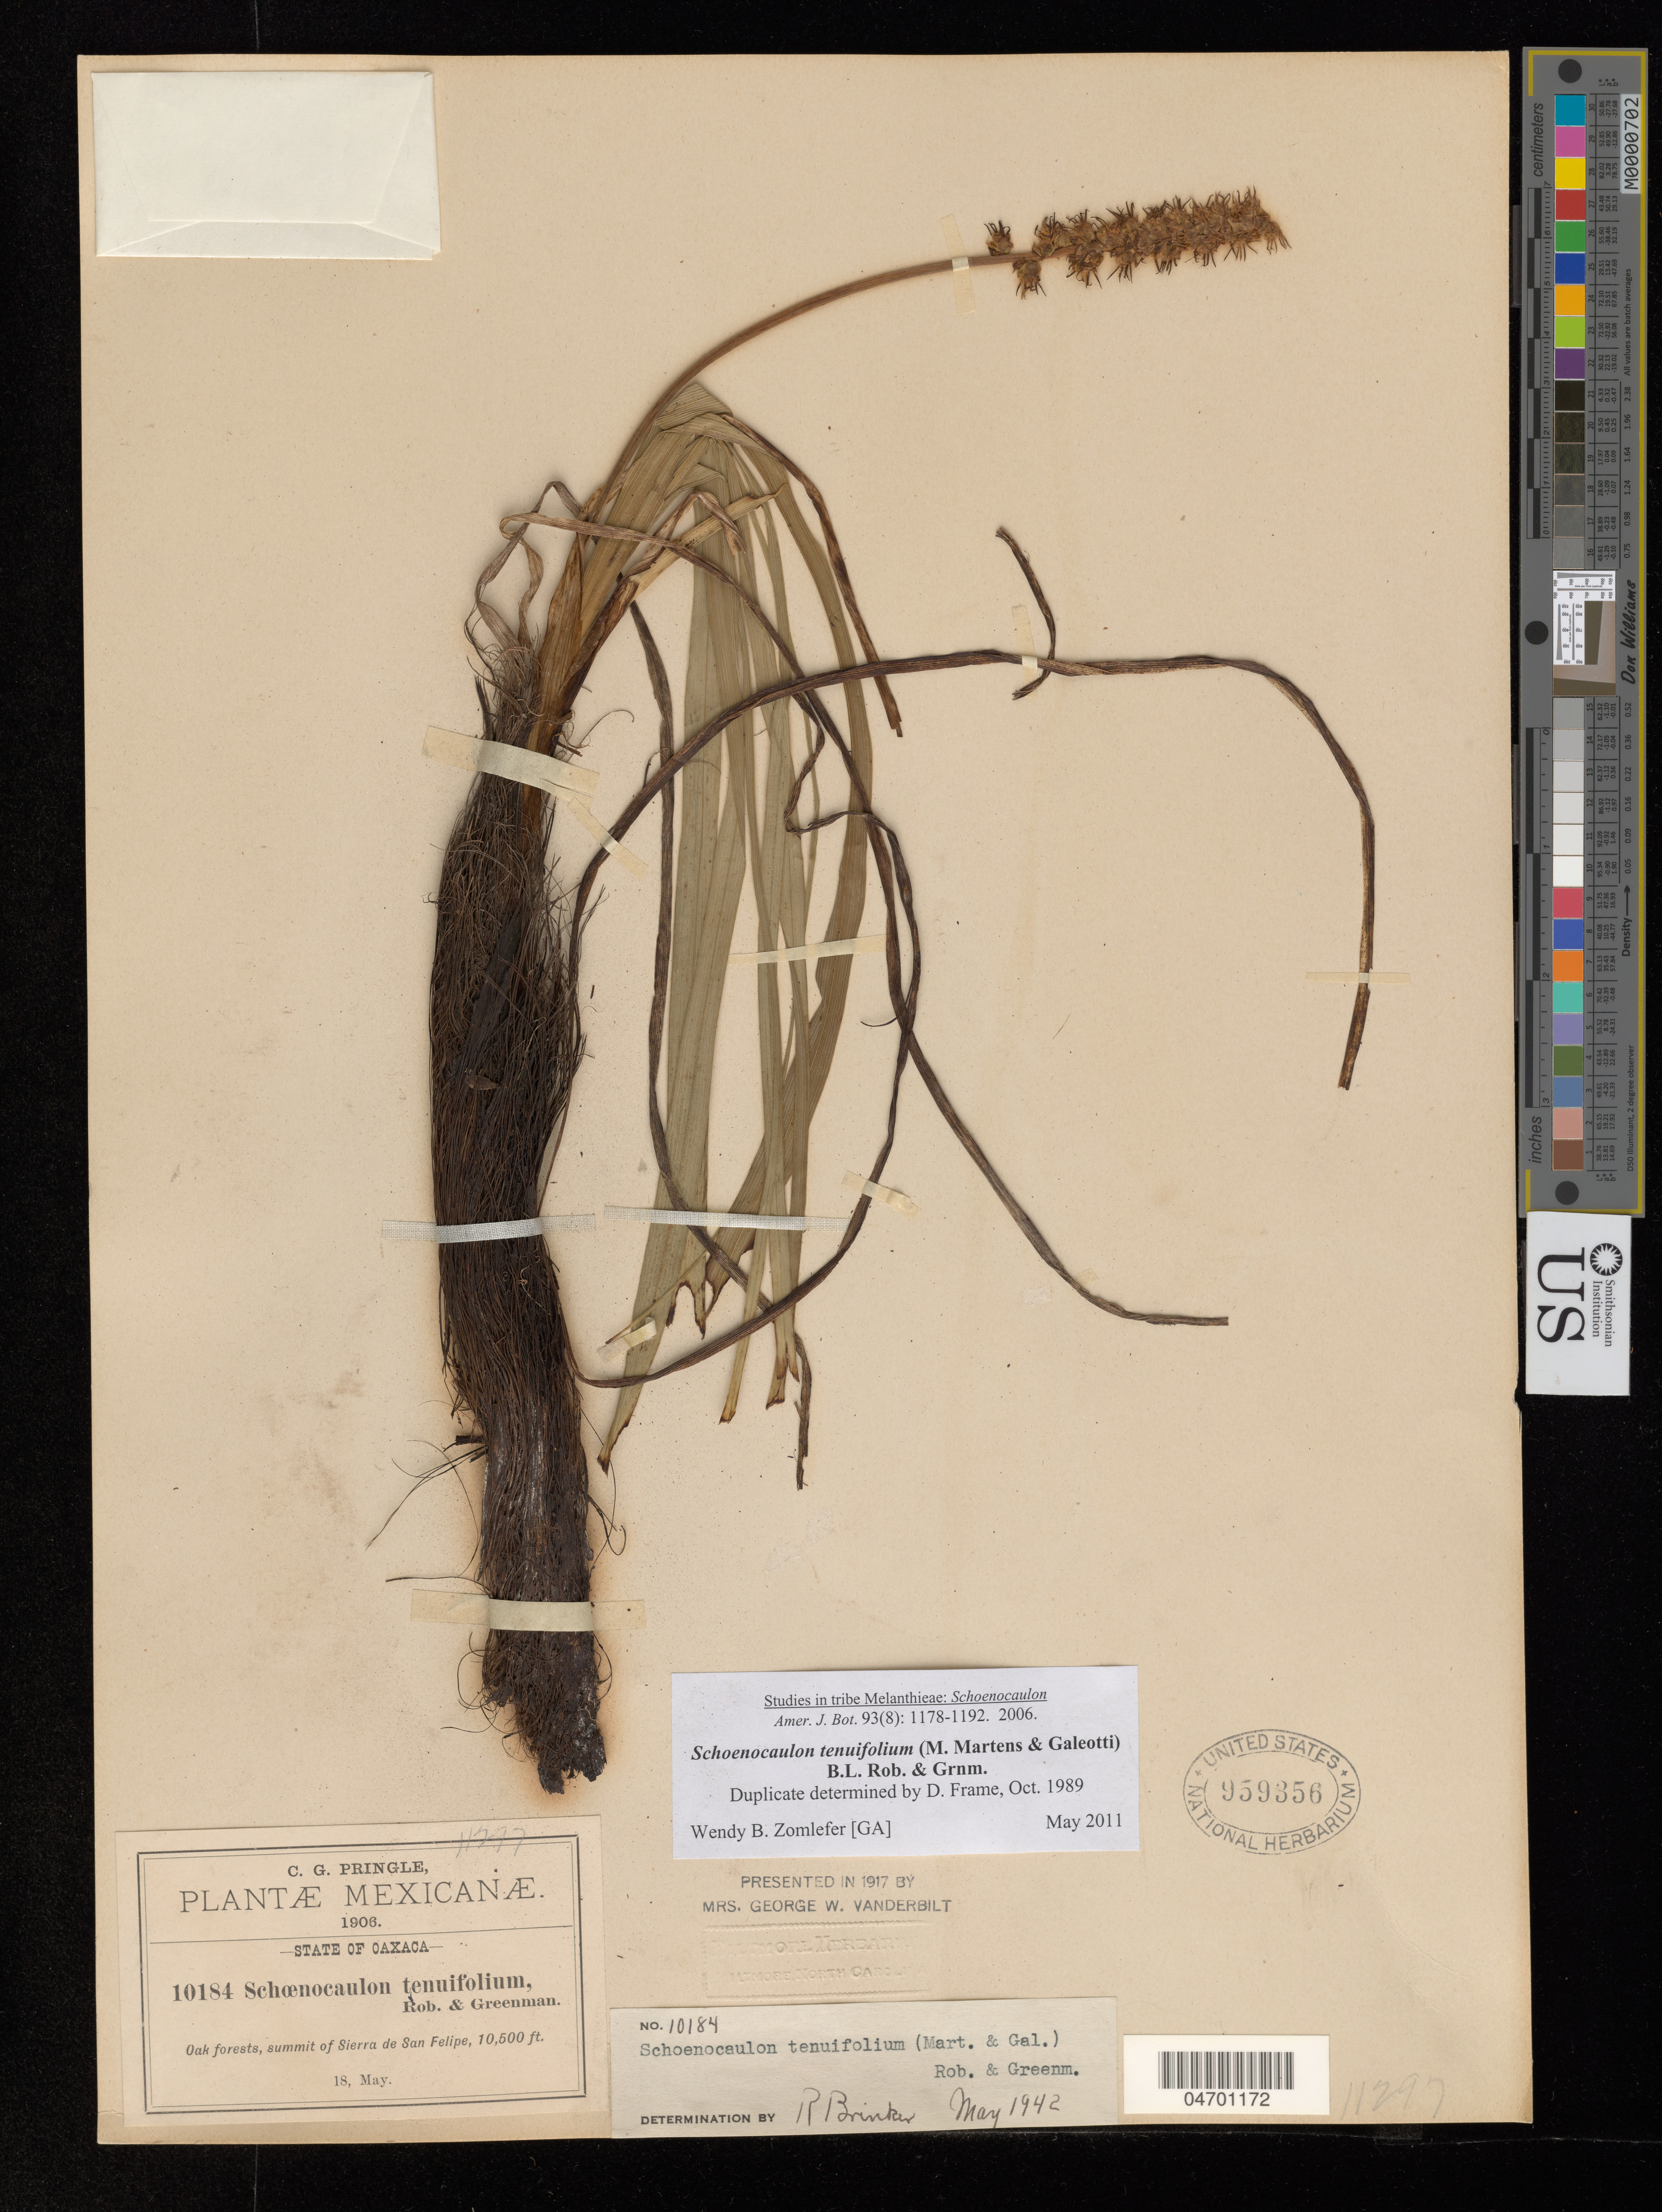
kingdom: Plantae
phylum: Tracheophyta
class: Liliopsida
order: Liliales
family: Melanthiaceae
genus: Schoenocaulon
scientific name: Schoenocaulon tenuifolium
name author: B.L. Rob. & Greenm.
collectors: C. G. Pringle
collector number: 10184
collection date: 1906-05-18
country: Mexico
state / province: Oaxaca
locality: Oak forest summit of Sierra de San Felipe.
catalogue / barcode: US 959356